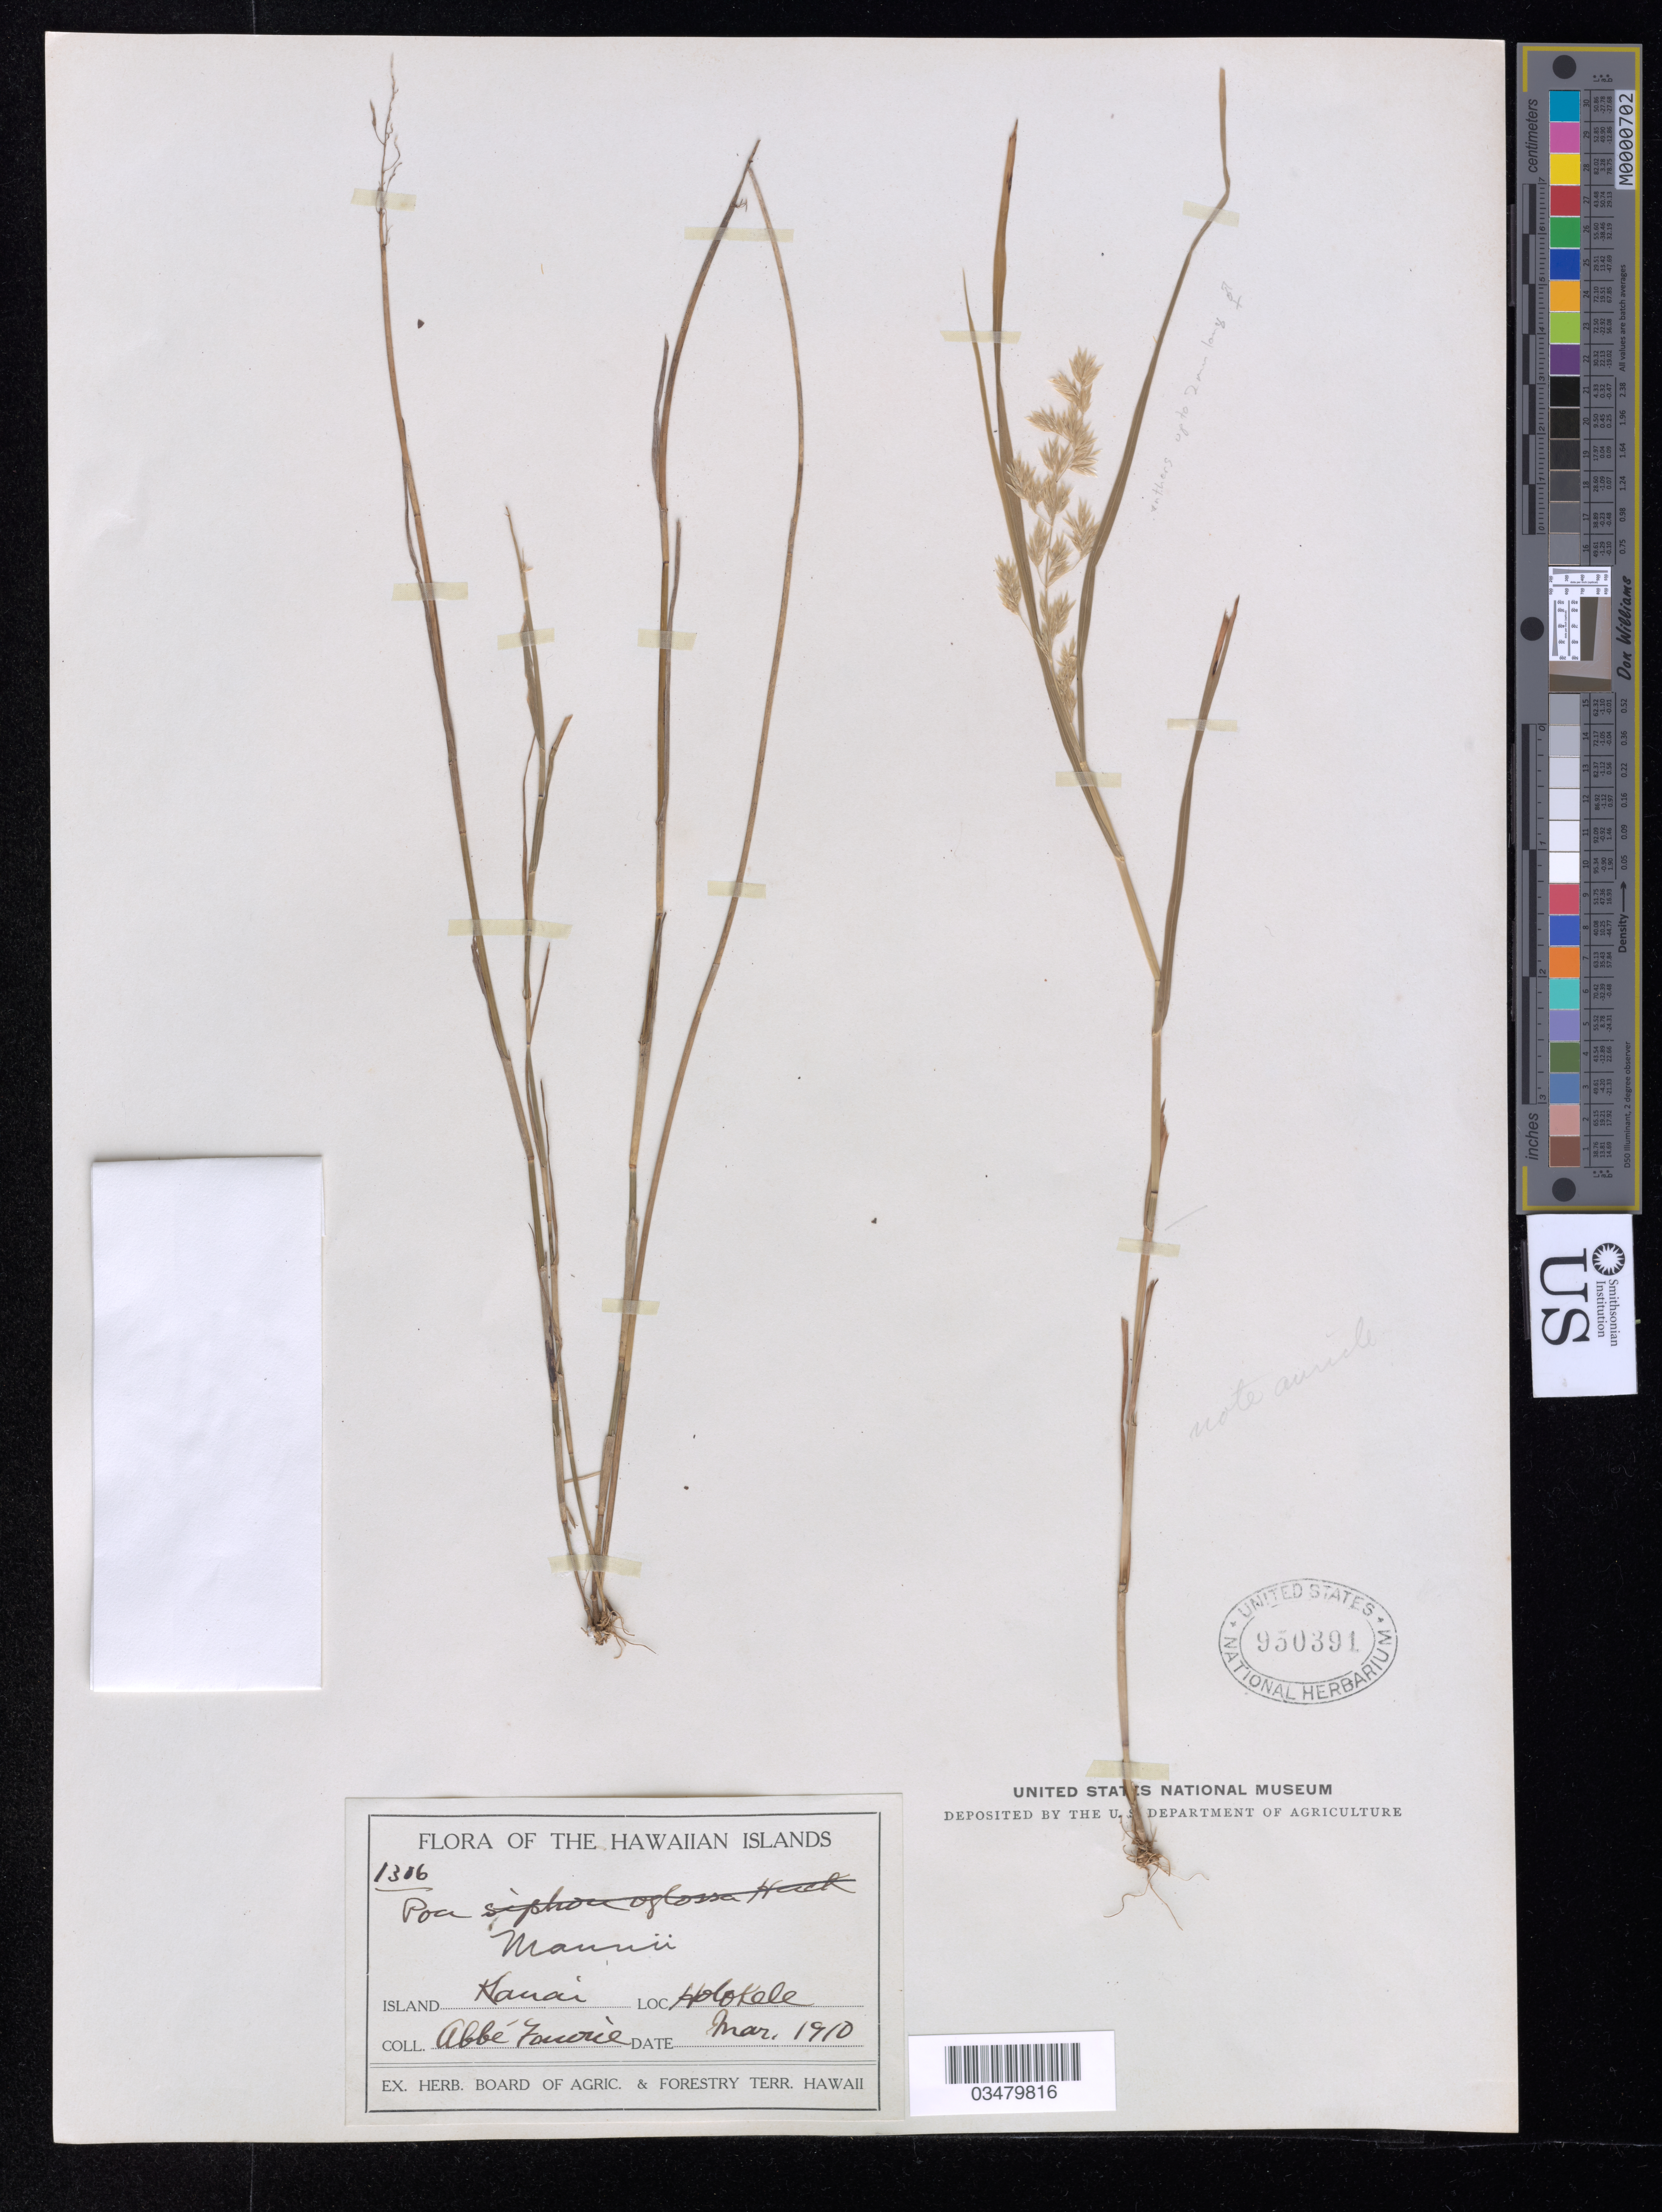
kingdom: Plantae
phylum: Tracheophyta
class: Liliopsida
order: Poales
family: Poaceae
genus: Poa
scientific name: Poa mannii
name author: Munro ex Hillebr.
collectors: A. Faurie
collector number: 1306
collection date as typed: Mar 1910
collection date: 1910-03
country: United States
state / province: Hawaii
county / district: Kauai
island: Kaua'i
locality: Olokele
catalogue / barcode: US 950391